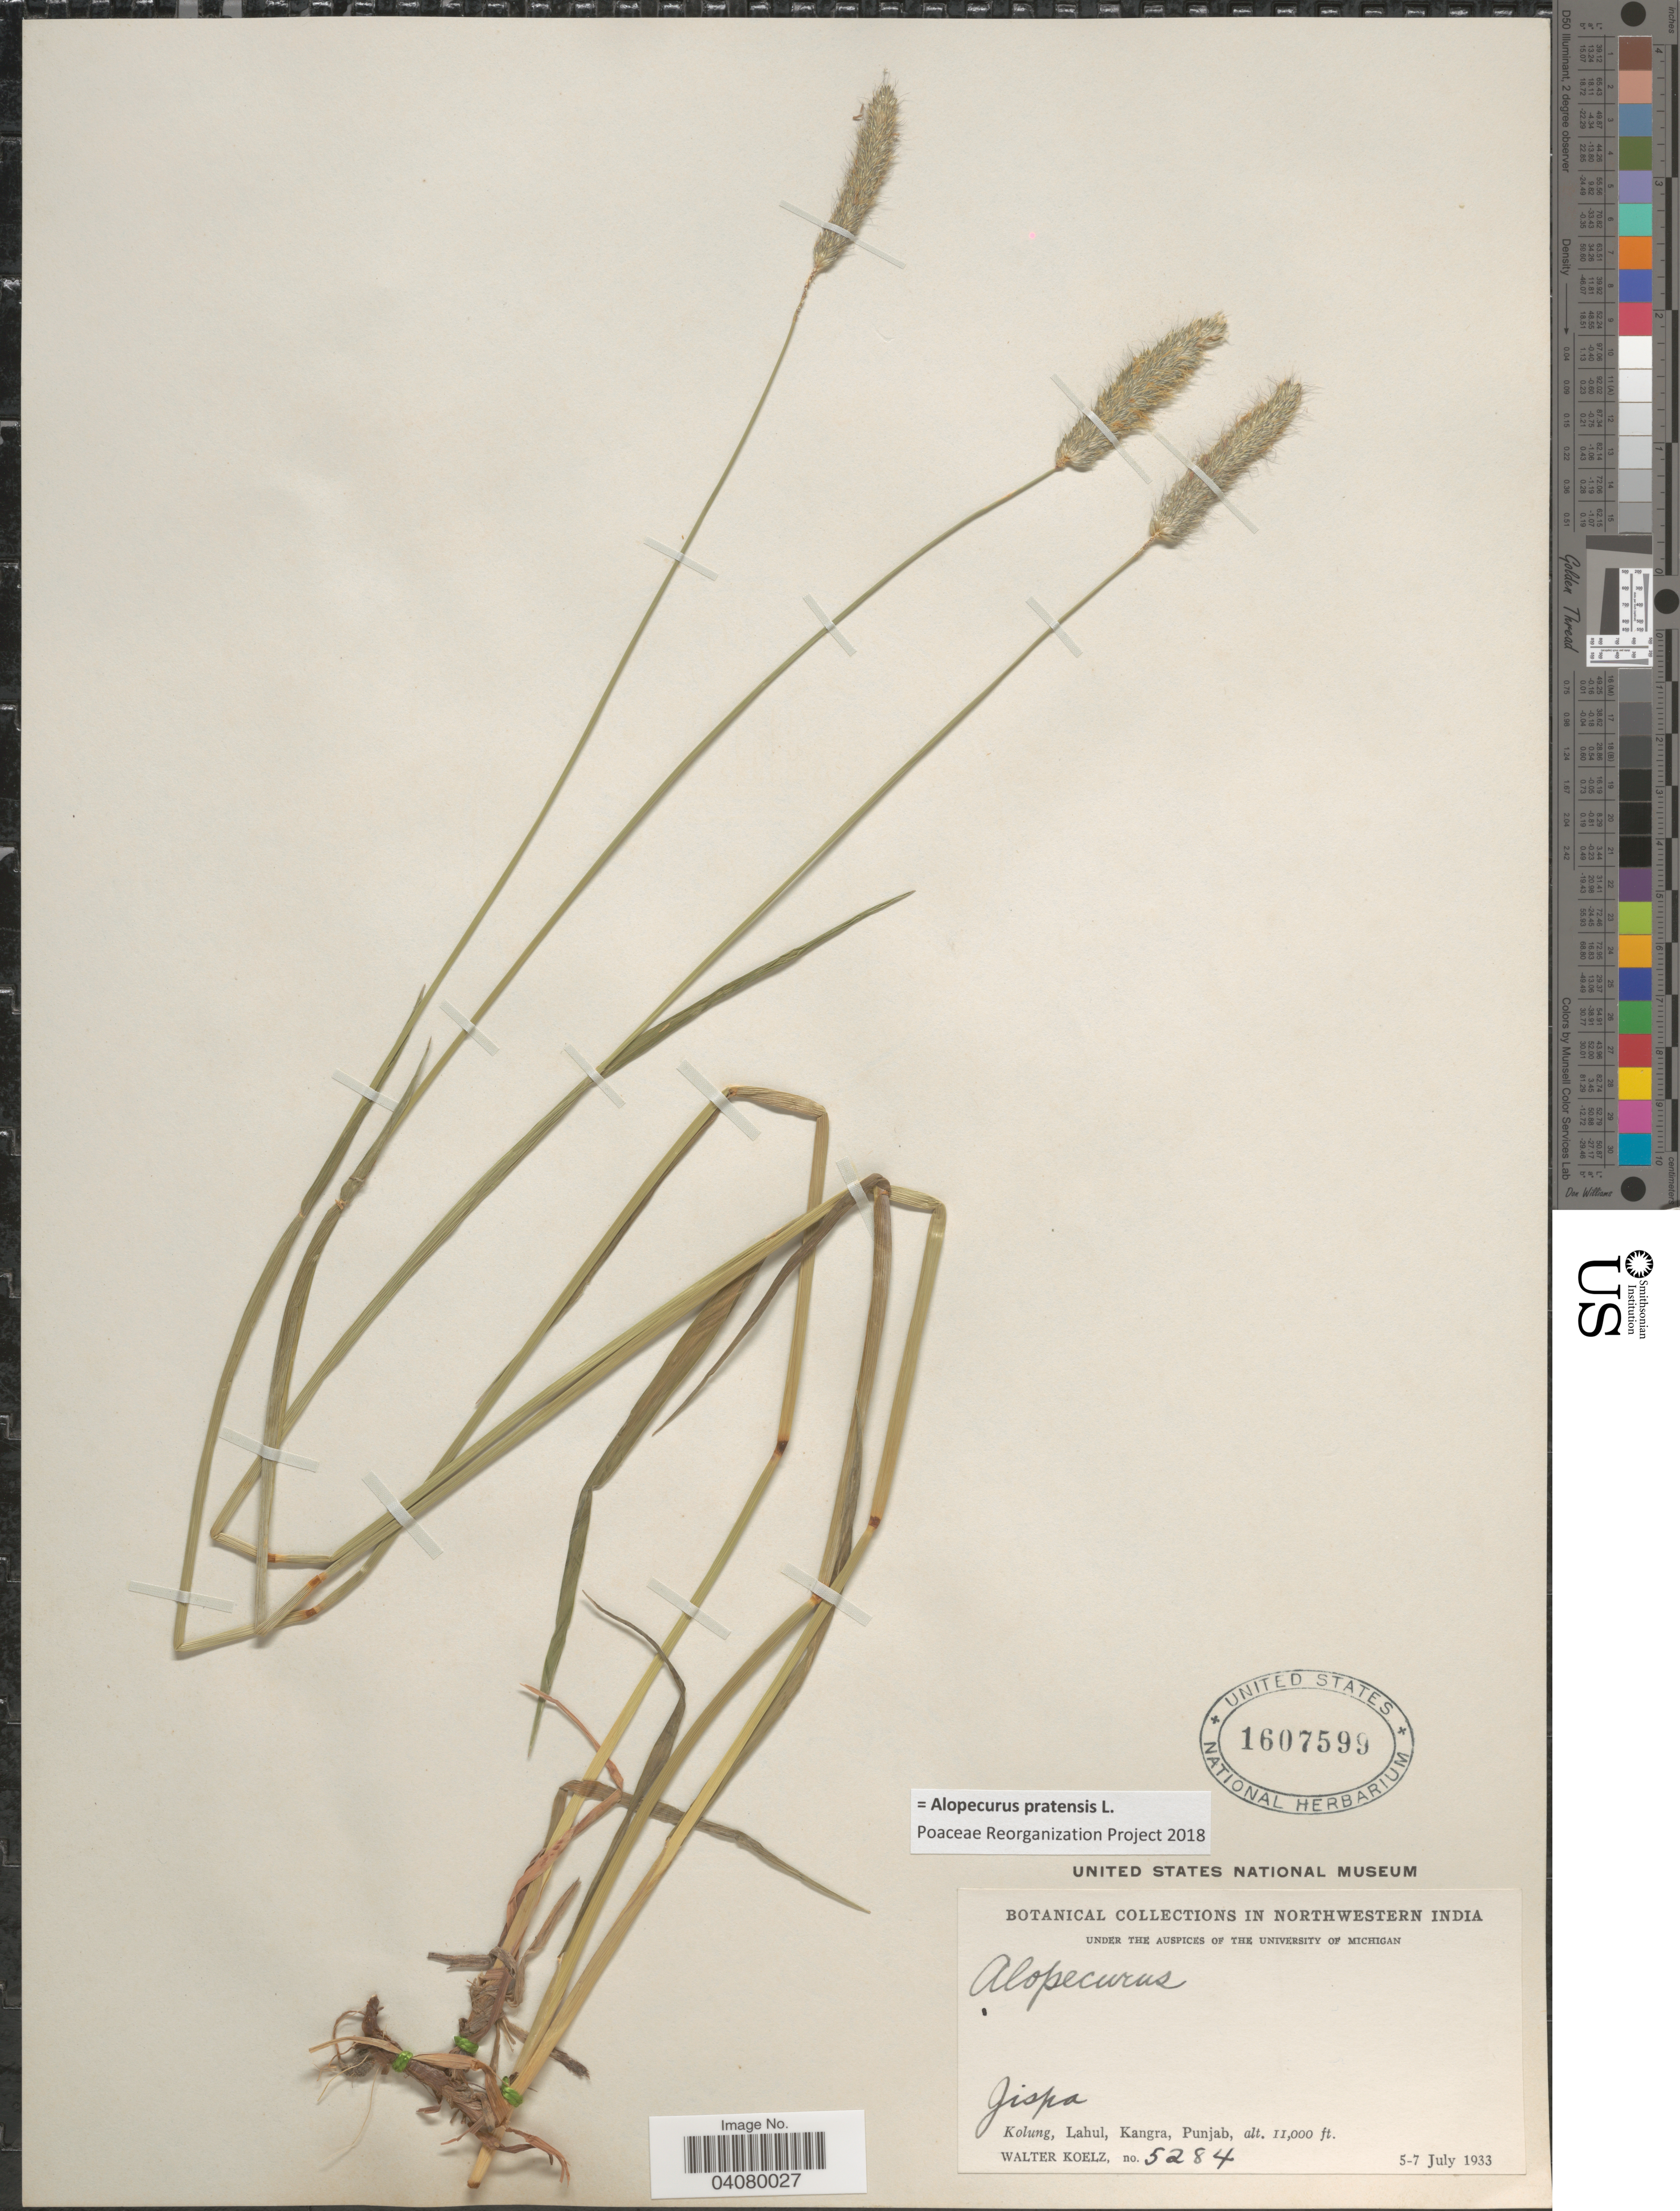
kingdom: Plantae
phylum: Tracheophyta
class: Liliopsida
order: Poales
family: Poaceae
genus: Alopecurus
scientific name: Alopecurus pratensis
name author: L.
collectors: W. N. Koelz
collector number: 5284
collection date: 1933-07-05/1933-07-07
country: India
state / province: Punjab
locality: Northwestern India. Jispa. Kolung, Lahul, Kangra.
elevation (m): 3353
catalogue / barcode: US 1607599